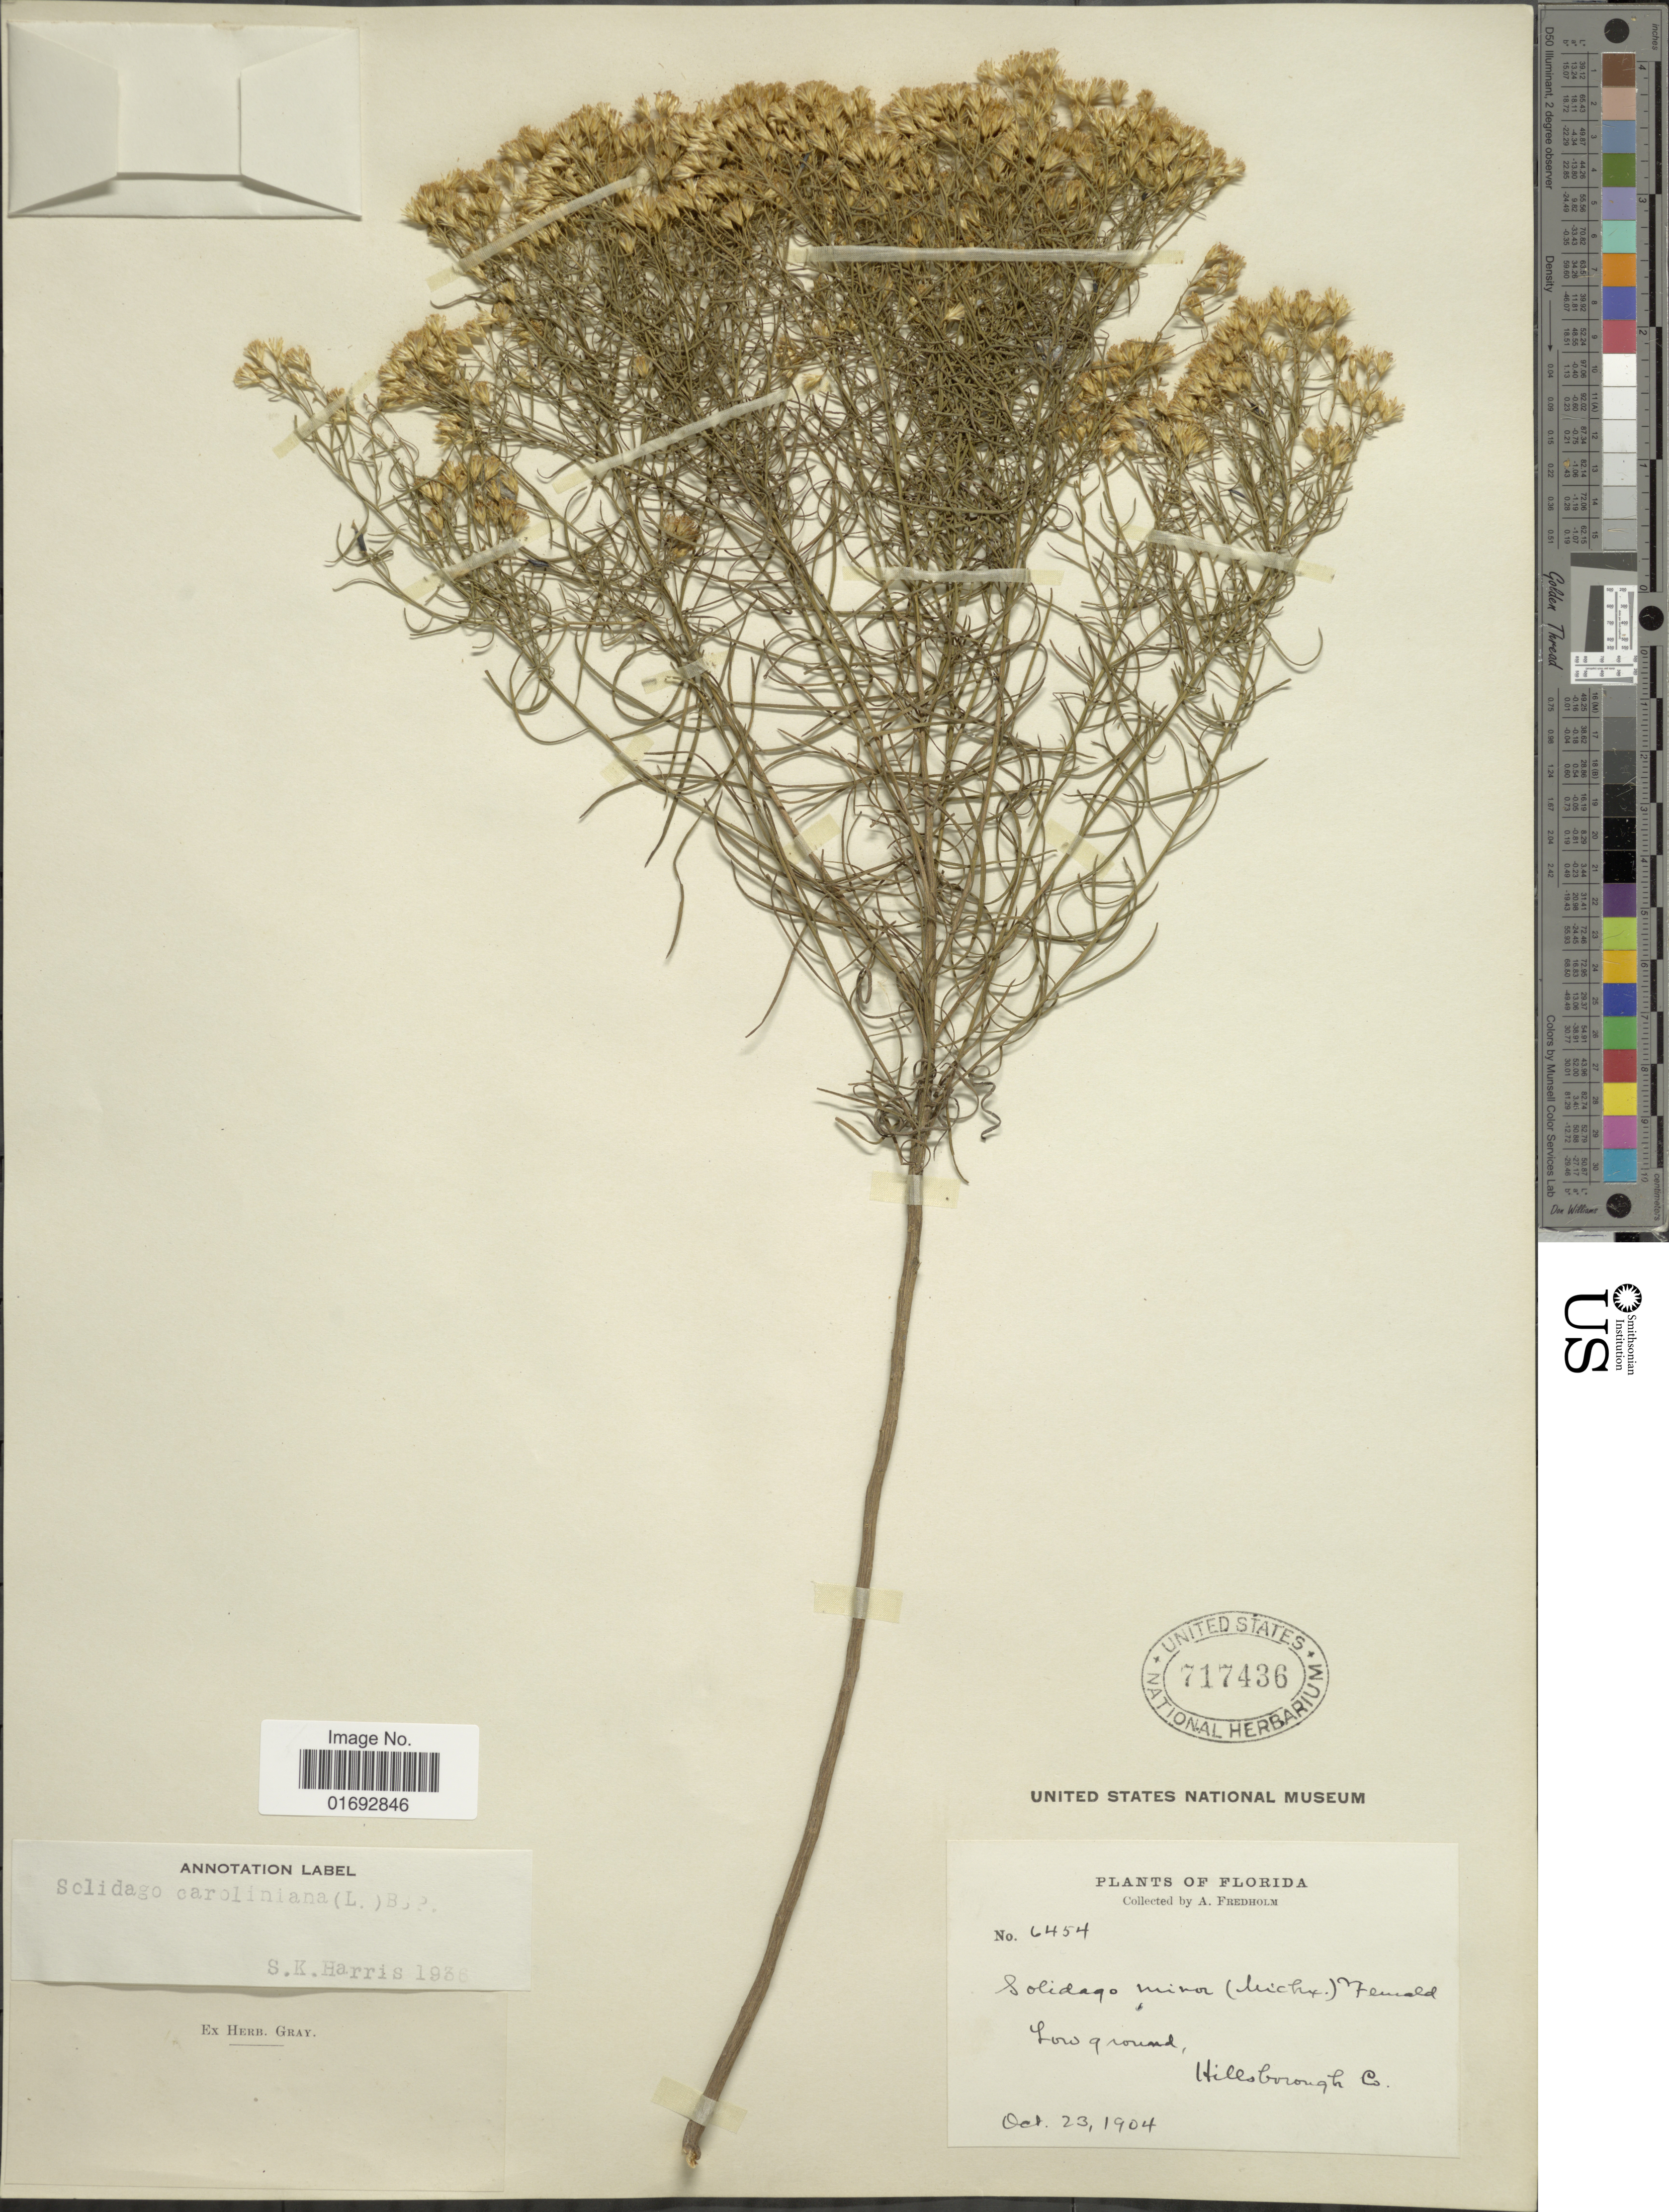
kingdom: Plantae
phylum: Tracheophyta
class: Magnoliopsida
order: Asterales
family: Asteraceae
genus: Euthamia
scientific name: Euthamia tenuifolia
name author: (Pursh) Nutt.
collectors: A. Fredholm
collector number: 6454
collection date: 1904-10-23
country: United States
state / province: Florida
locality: Hillsborough Co.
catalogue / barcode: US 717436